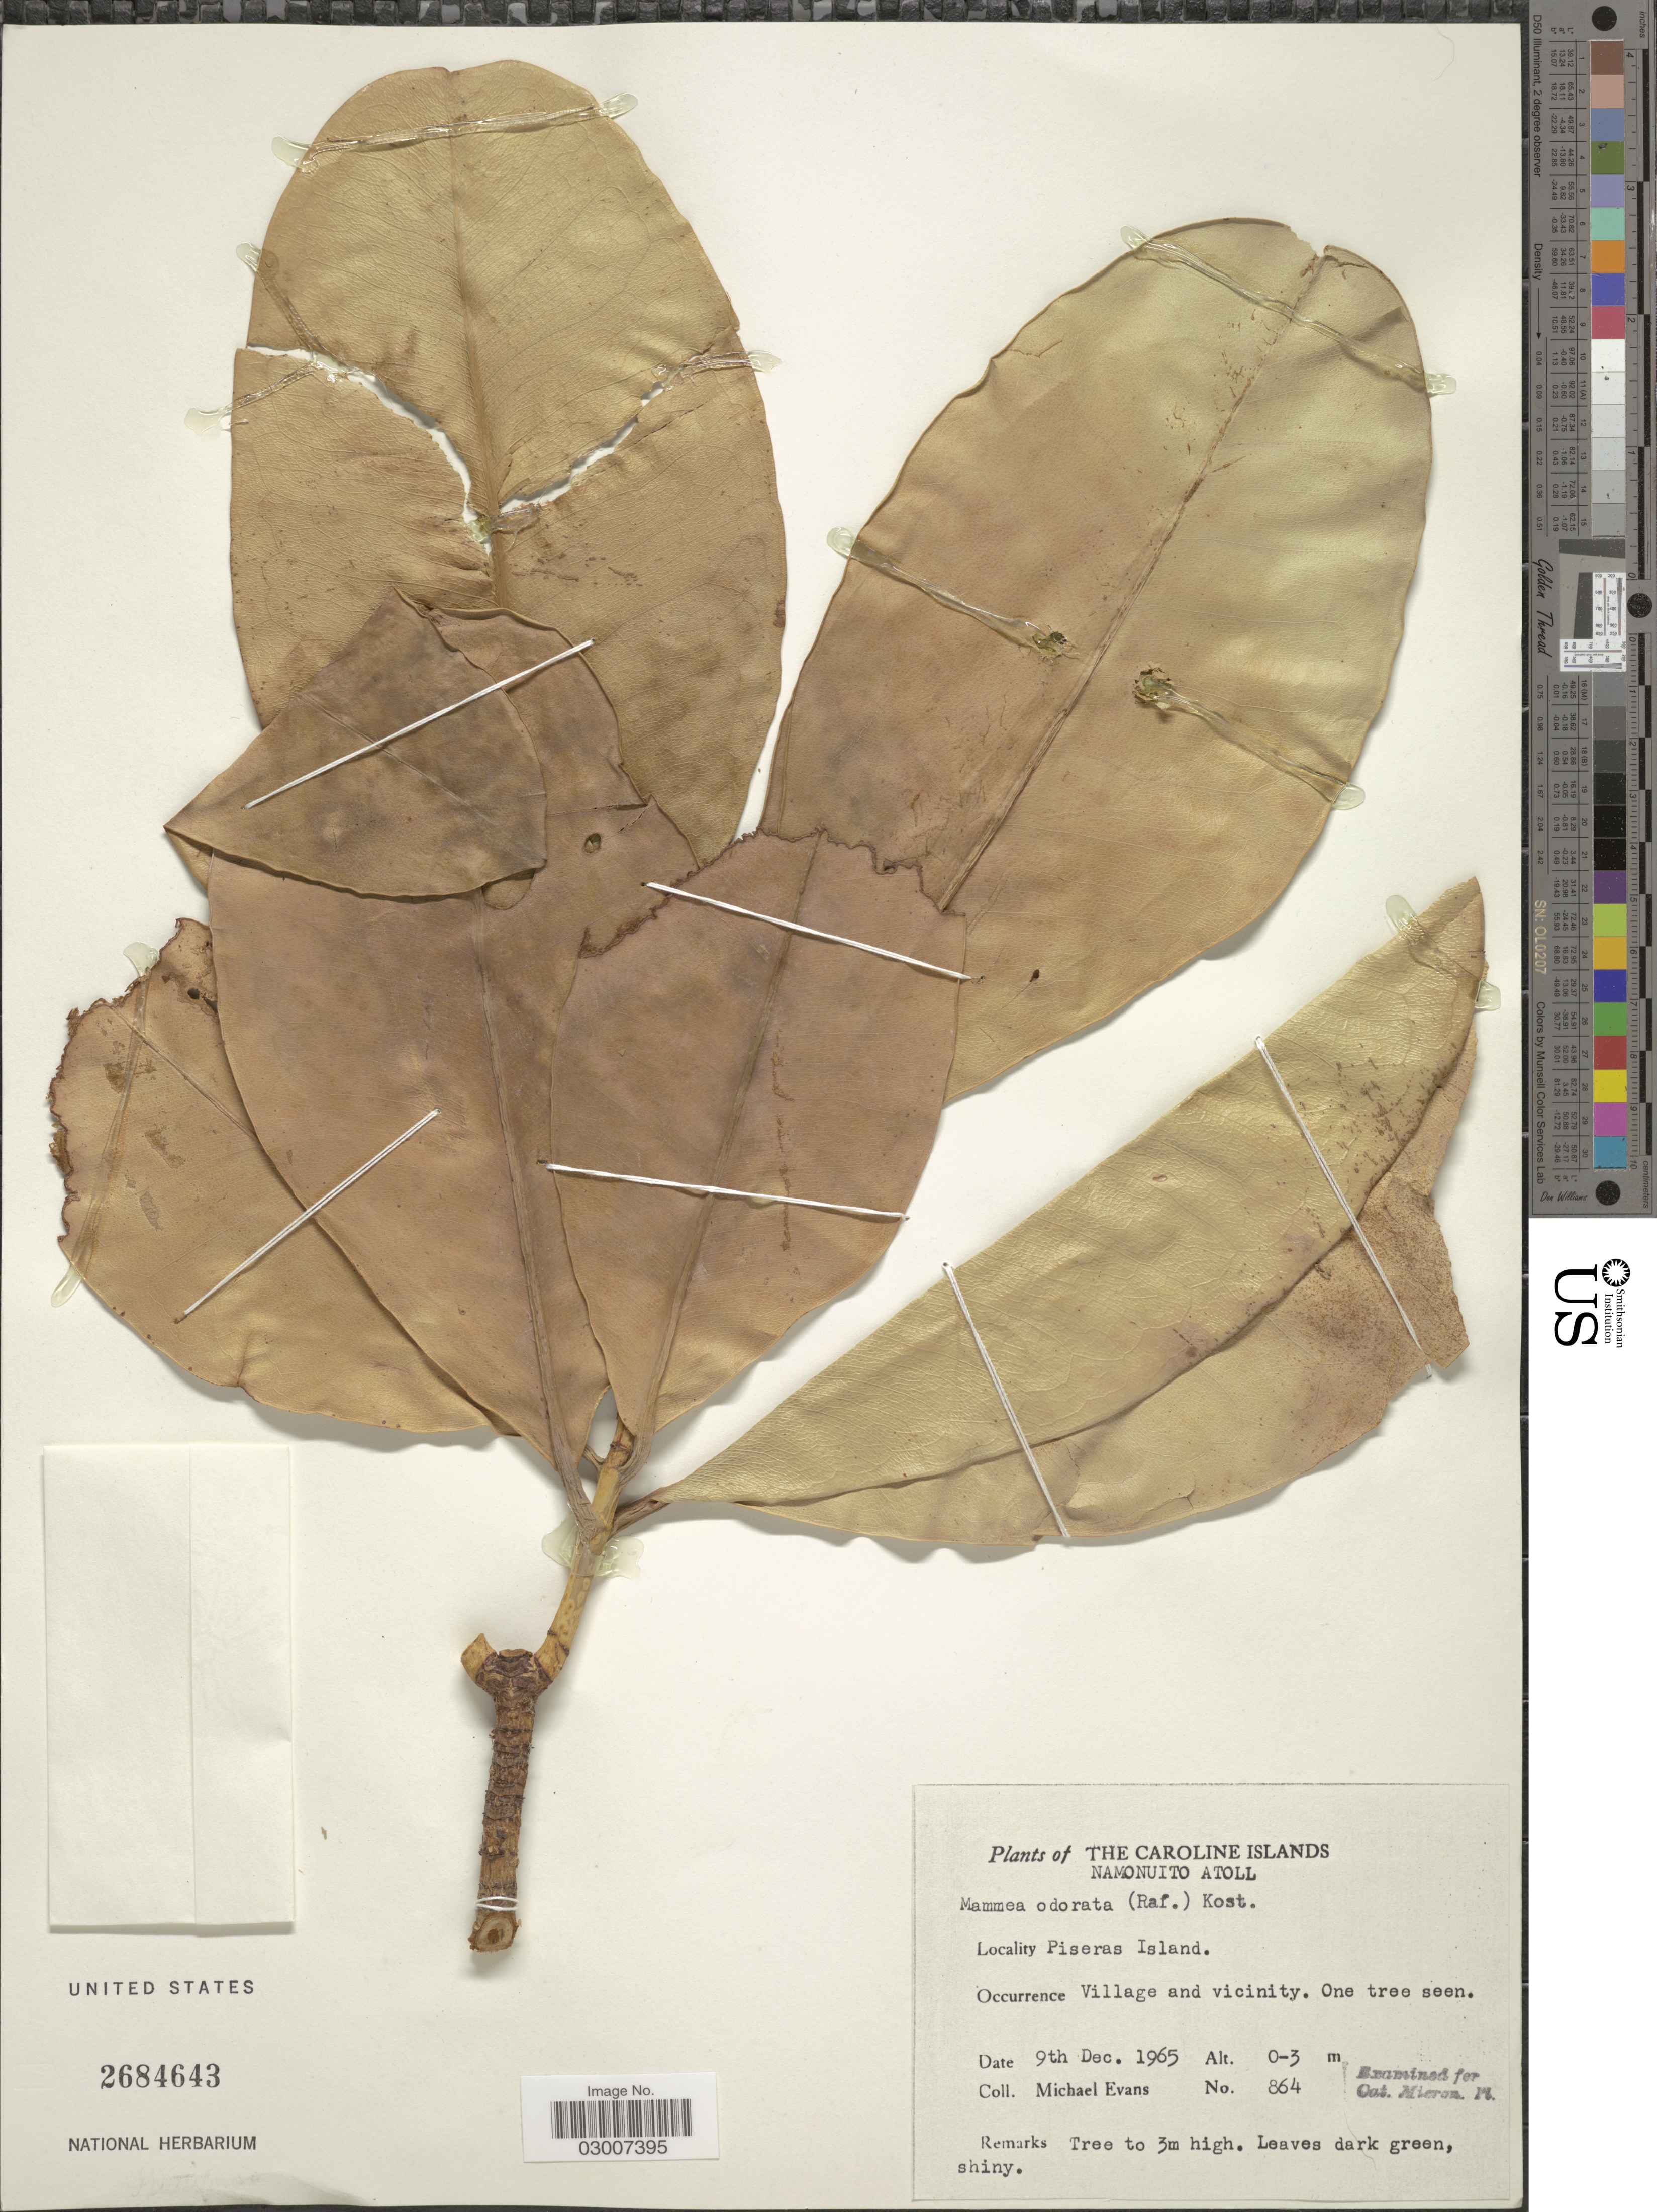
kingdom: Plantae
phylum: Tracheophyta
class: Magnoliopsida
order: Malpighiales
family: Calophyllaceae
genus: Mammea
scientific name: Mammea odorata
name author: (Raf.) Kosterm.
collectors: M. Evans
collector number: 864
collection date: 1965-12-09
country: Micronesia, Federated States of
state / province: Truk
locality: Caroline Islands. Namonuito Atoll. Piseras Island. Village and vicinity.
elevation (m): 0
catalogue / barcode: US 2684643